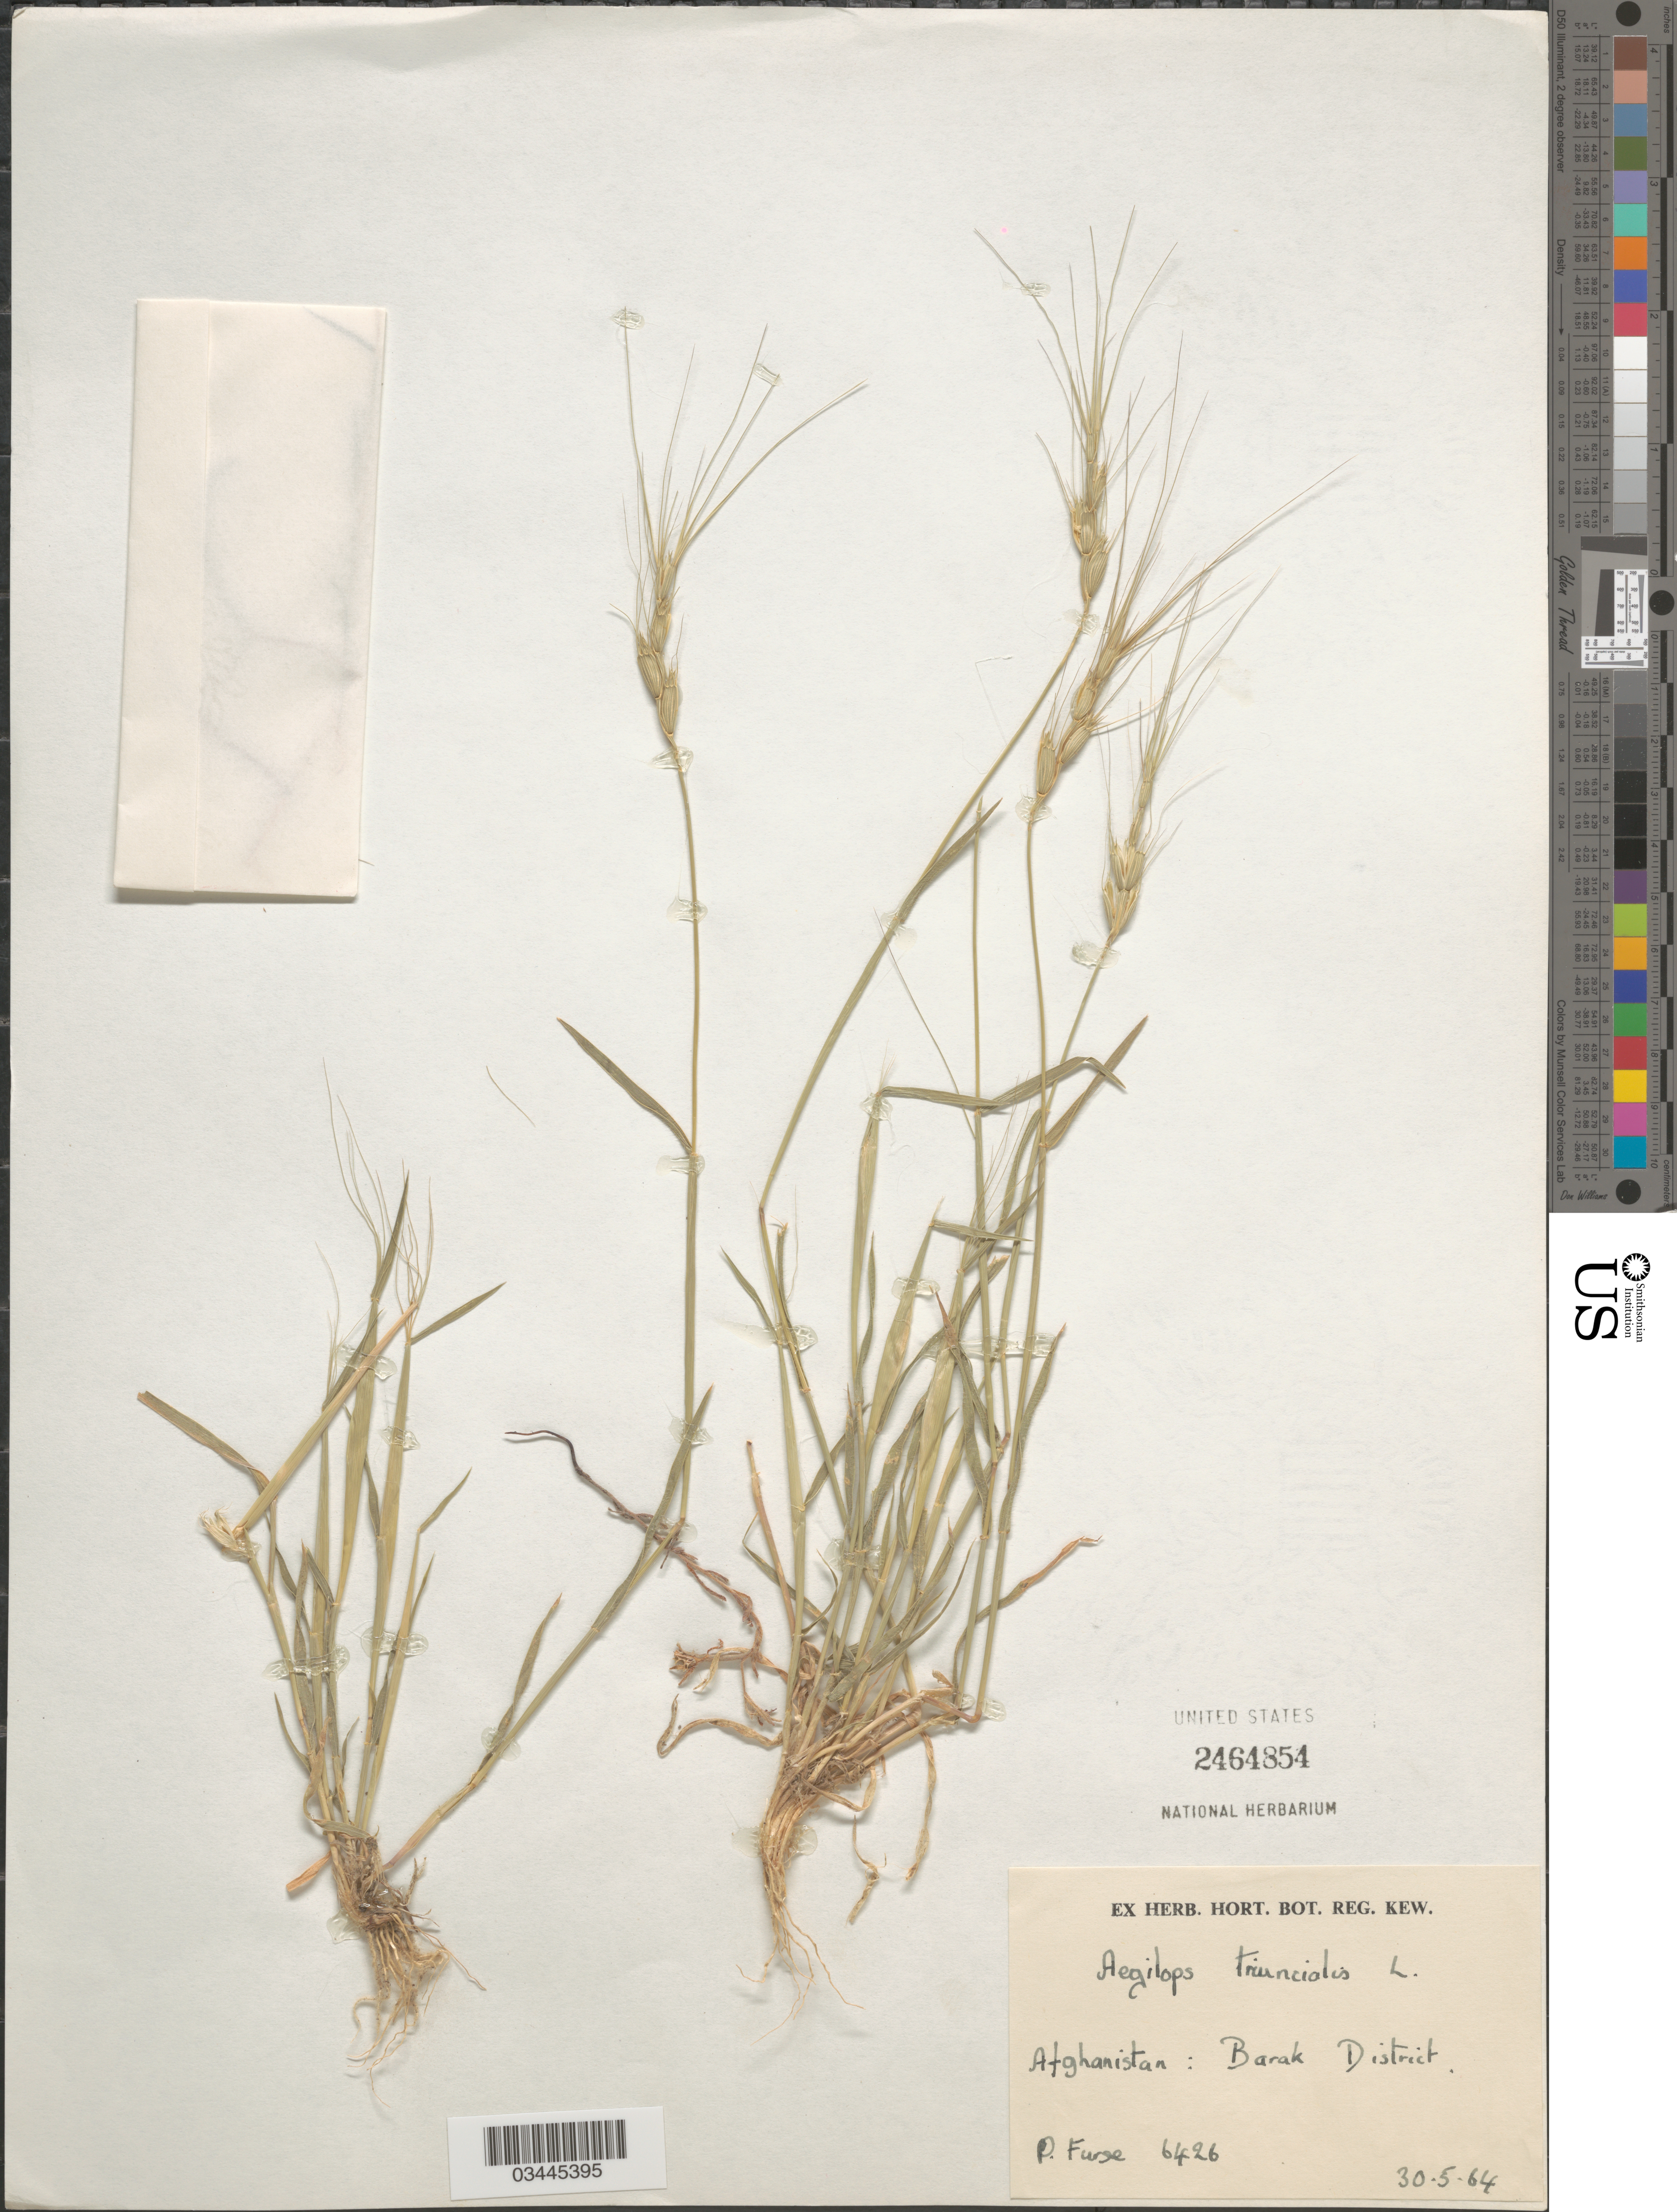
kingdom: Plantae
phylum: Tracheophyta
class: Liliopsida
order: Poales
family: Poaceae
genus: Aegilops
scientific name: Aegilops triuncialis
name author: L.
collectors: P. Furse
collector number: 6426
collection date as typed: Transcribed d/m/y: 30/5/64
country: Afghanistan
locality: Barak District.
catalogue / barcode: US 2464854